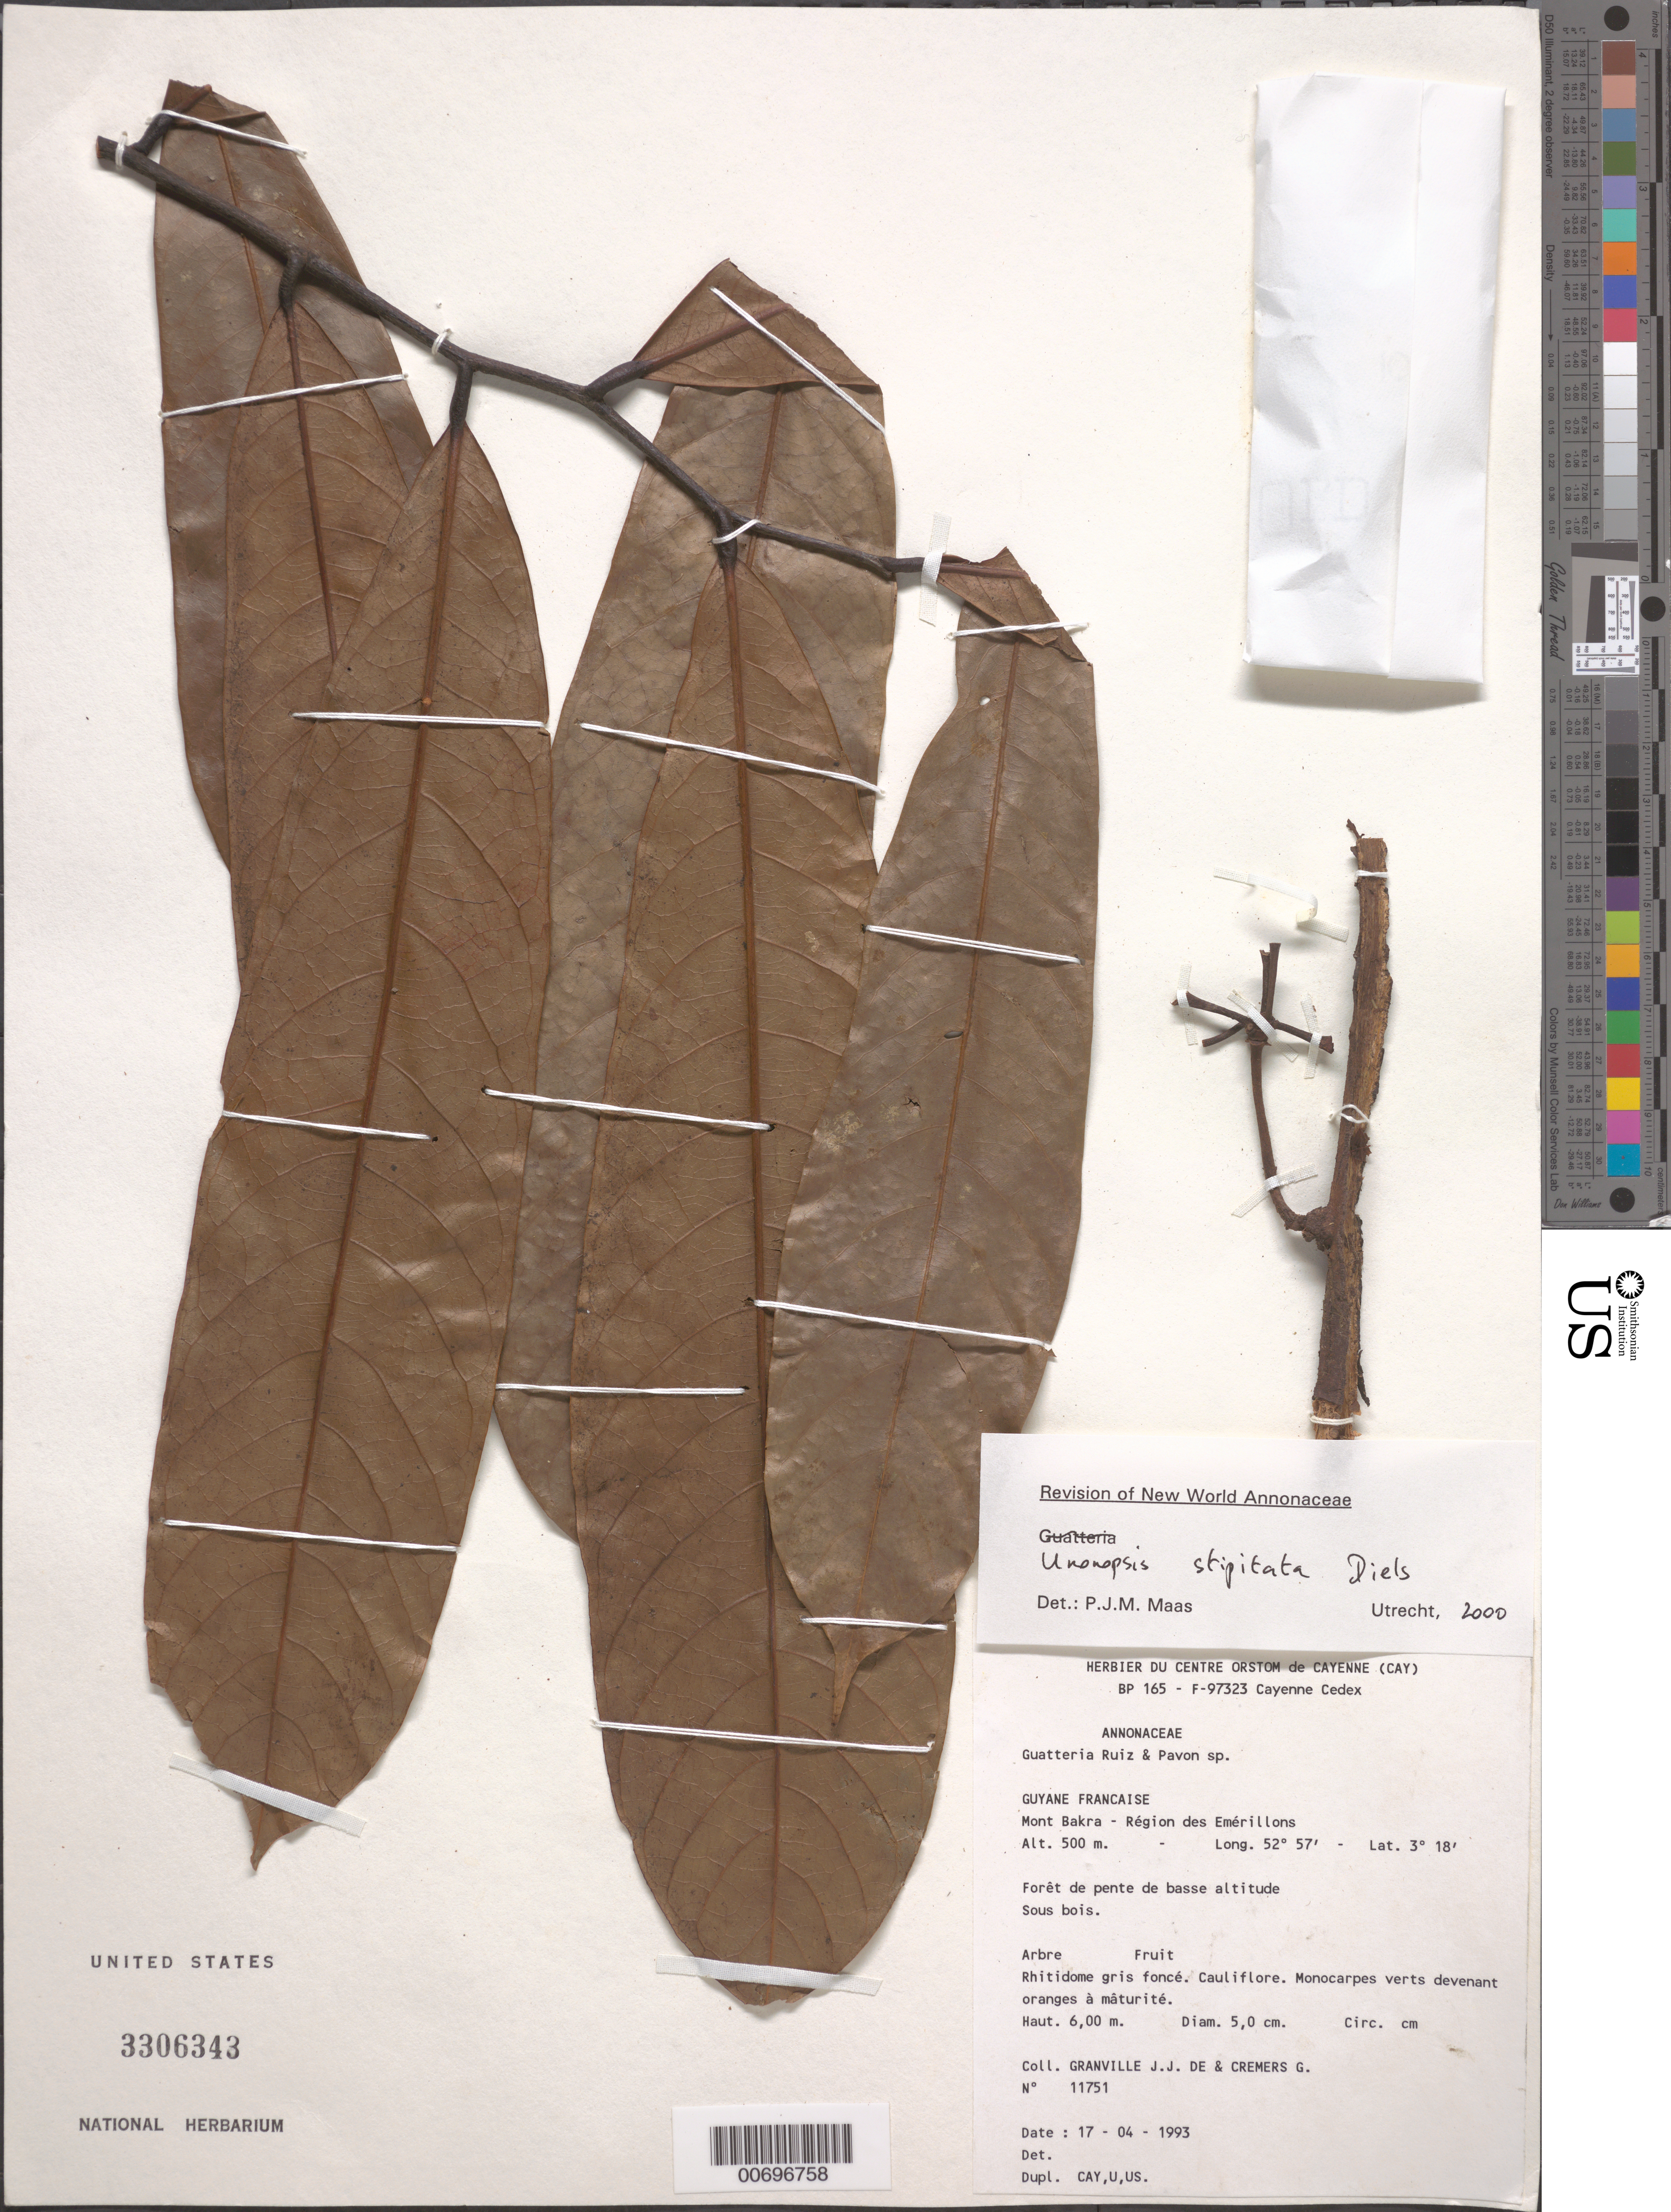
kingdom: Plantae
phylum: Tracheophyta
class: Magnoliopsida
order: Magnoliales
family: Annonaceae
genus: Unonopsis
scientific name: Unonopsis stipitata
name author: Diels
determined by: Maas, Paul J. M.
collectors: J.-J. de Granville & G. Cremers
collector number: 11751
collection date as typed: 17-Apr-93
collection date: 1993-04-17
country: French Guiana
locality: Mont Bakra, région des Emérillons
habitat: Forêt de pente de basse altitude. Sous bois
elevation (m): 500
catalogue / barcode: US 3306343